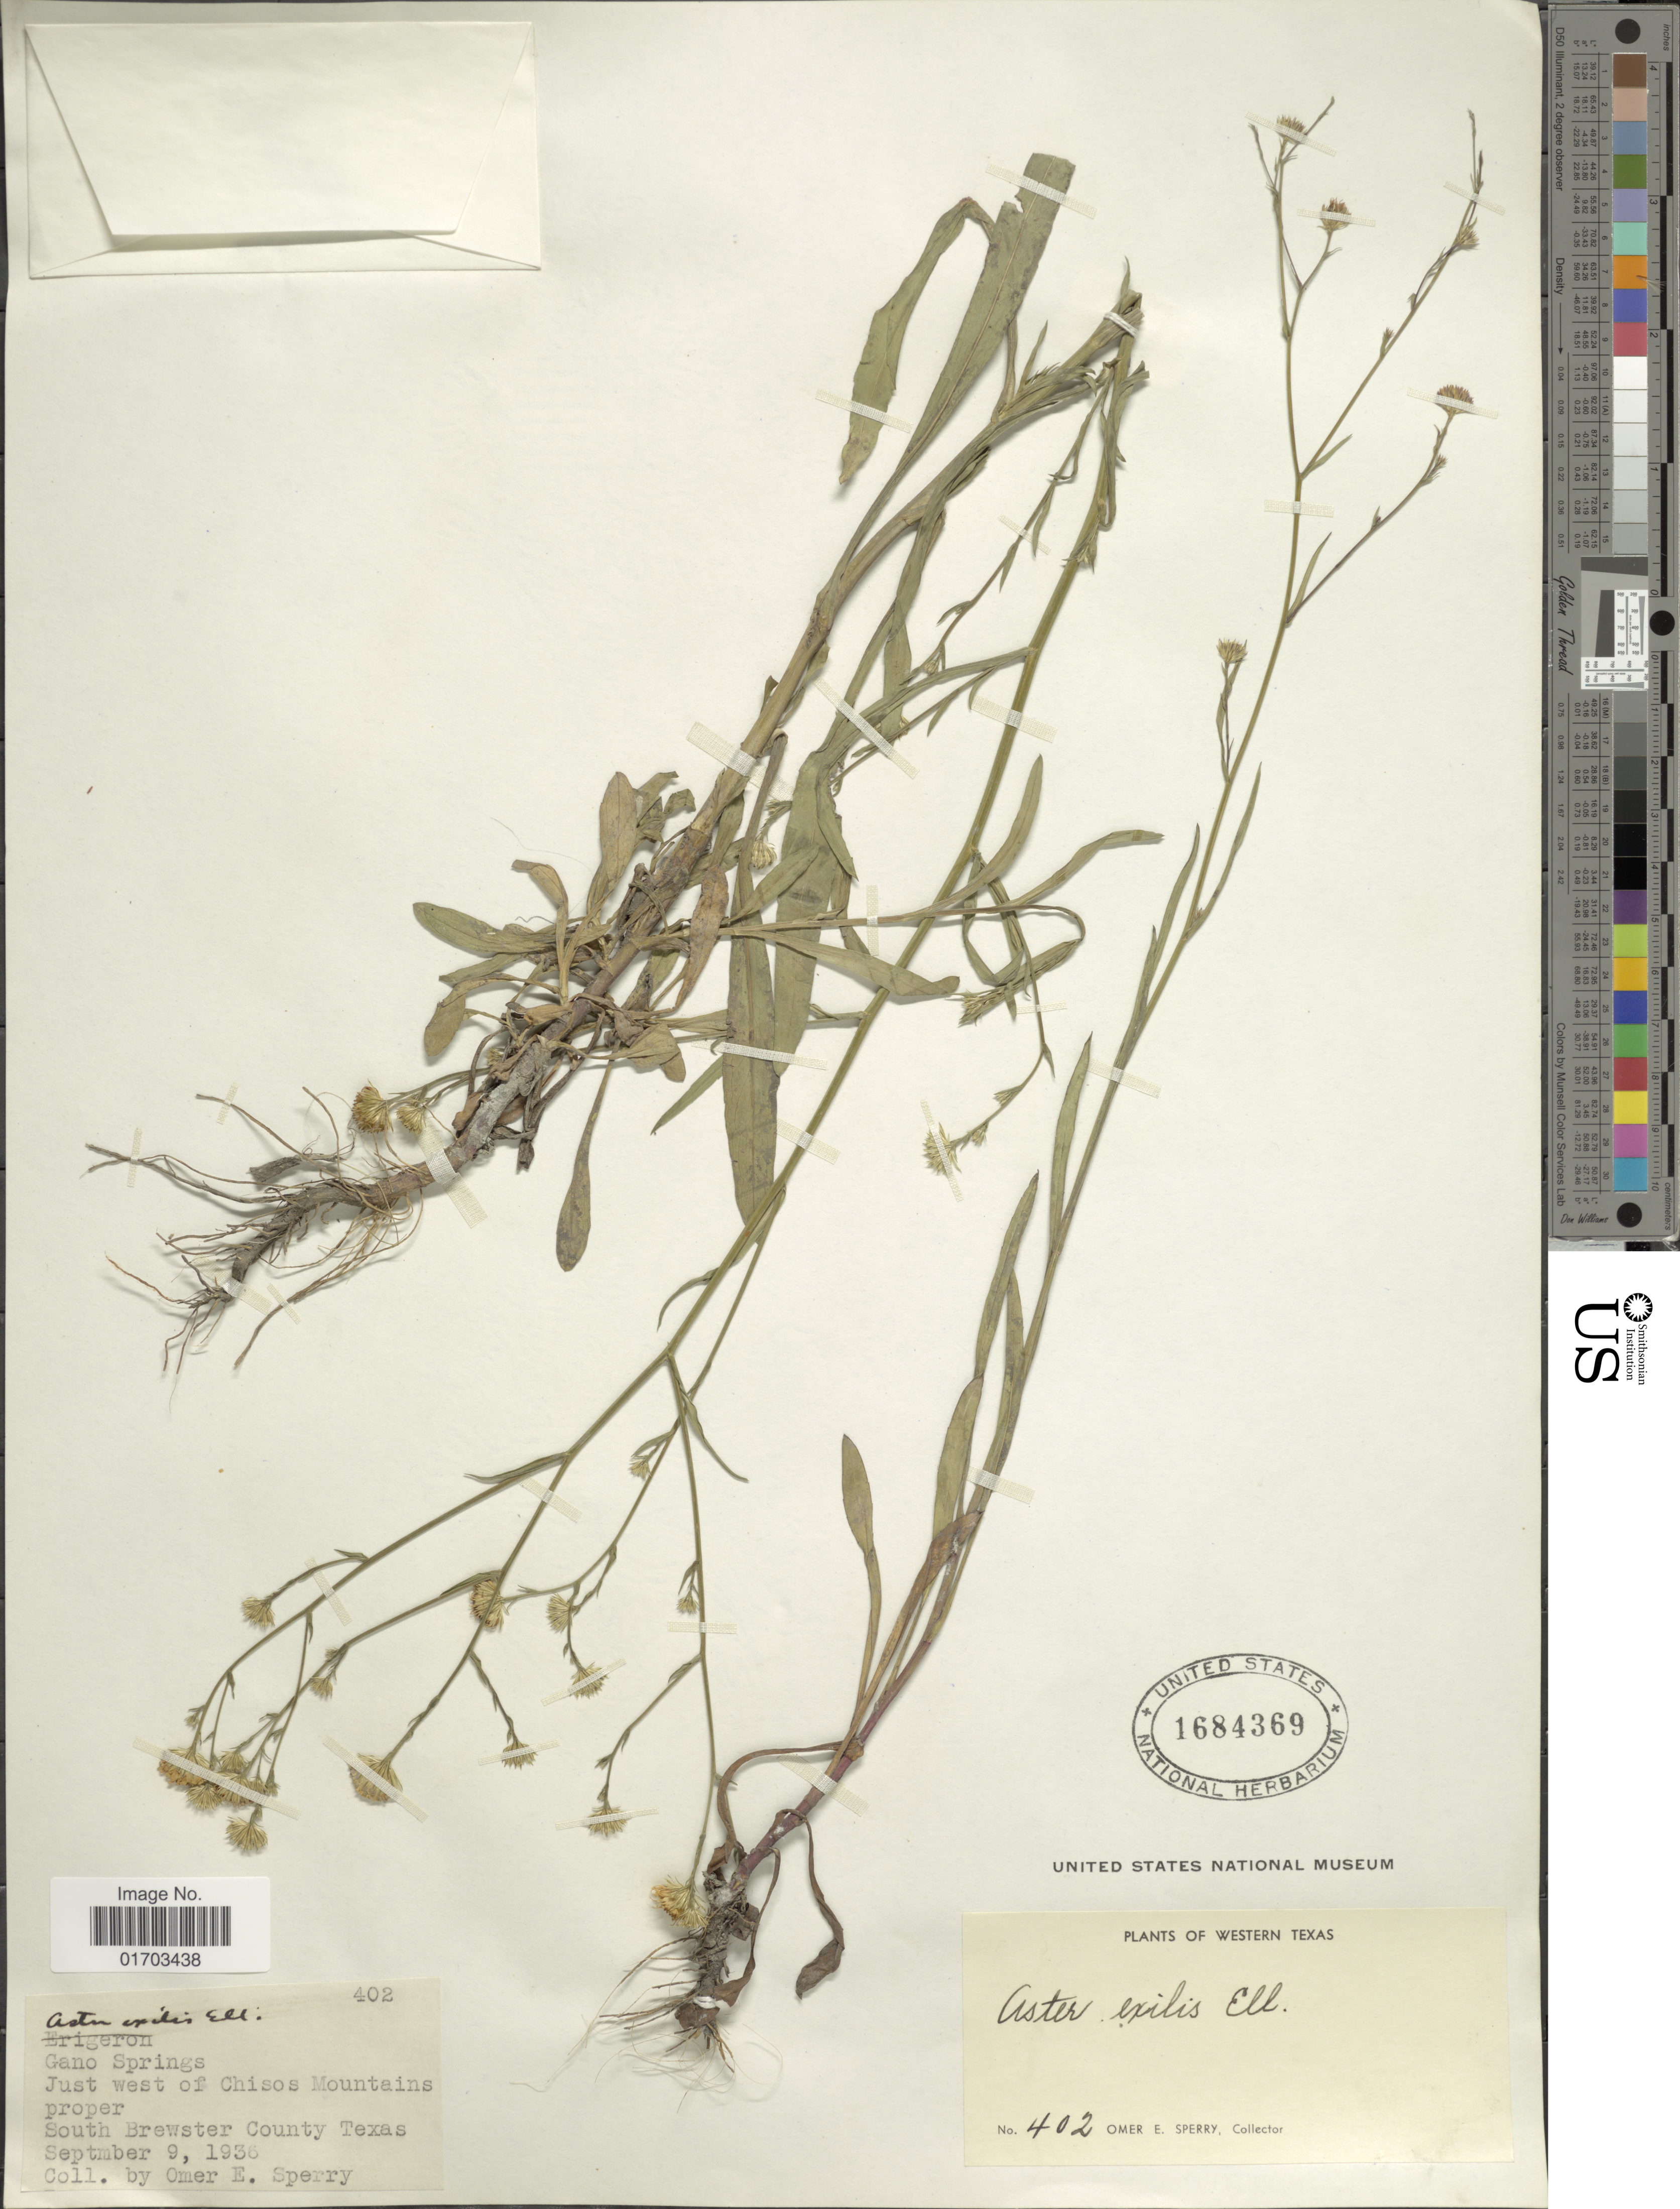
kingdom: Plantae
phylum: Tracheophyta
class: Magnoliopsida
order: Asterales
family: Asteraceae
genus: Symphyotrichum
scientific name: Symphyotrichum subulatum var. ligulatum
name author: (Shinners) S.D. Sundb.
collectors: O. E. Sperry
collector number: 402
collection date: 1936-09-09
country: United States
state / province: Texas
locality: Just west of Chisos Mountains proper South Brewster County, Gano Springs.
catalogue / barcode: US 1684369